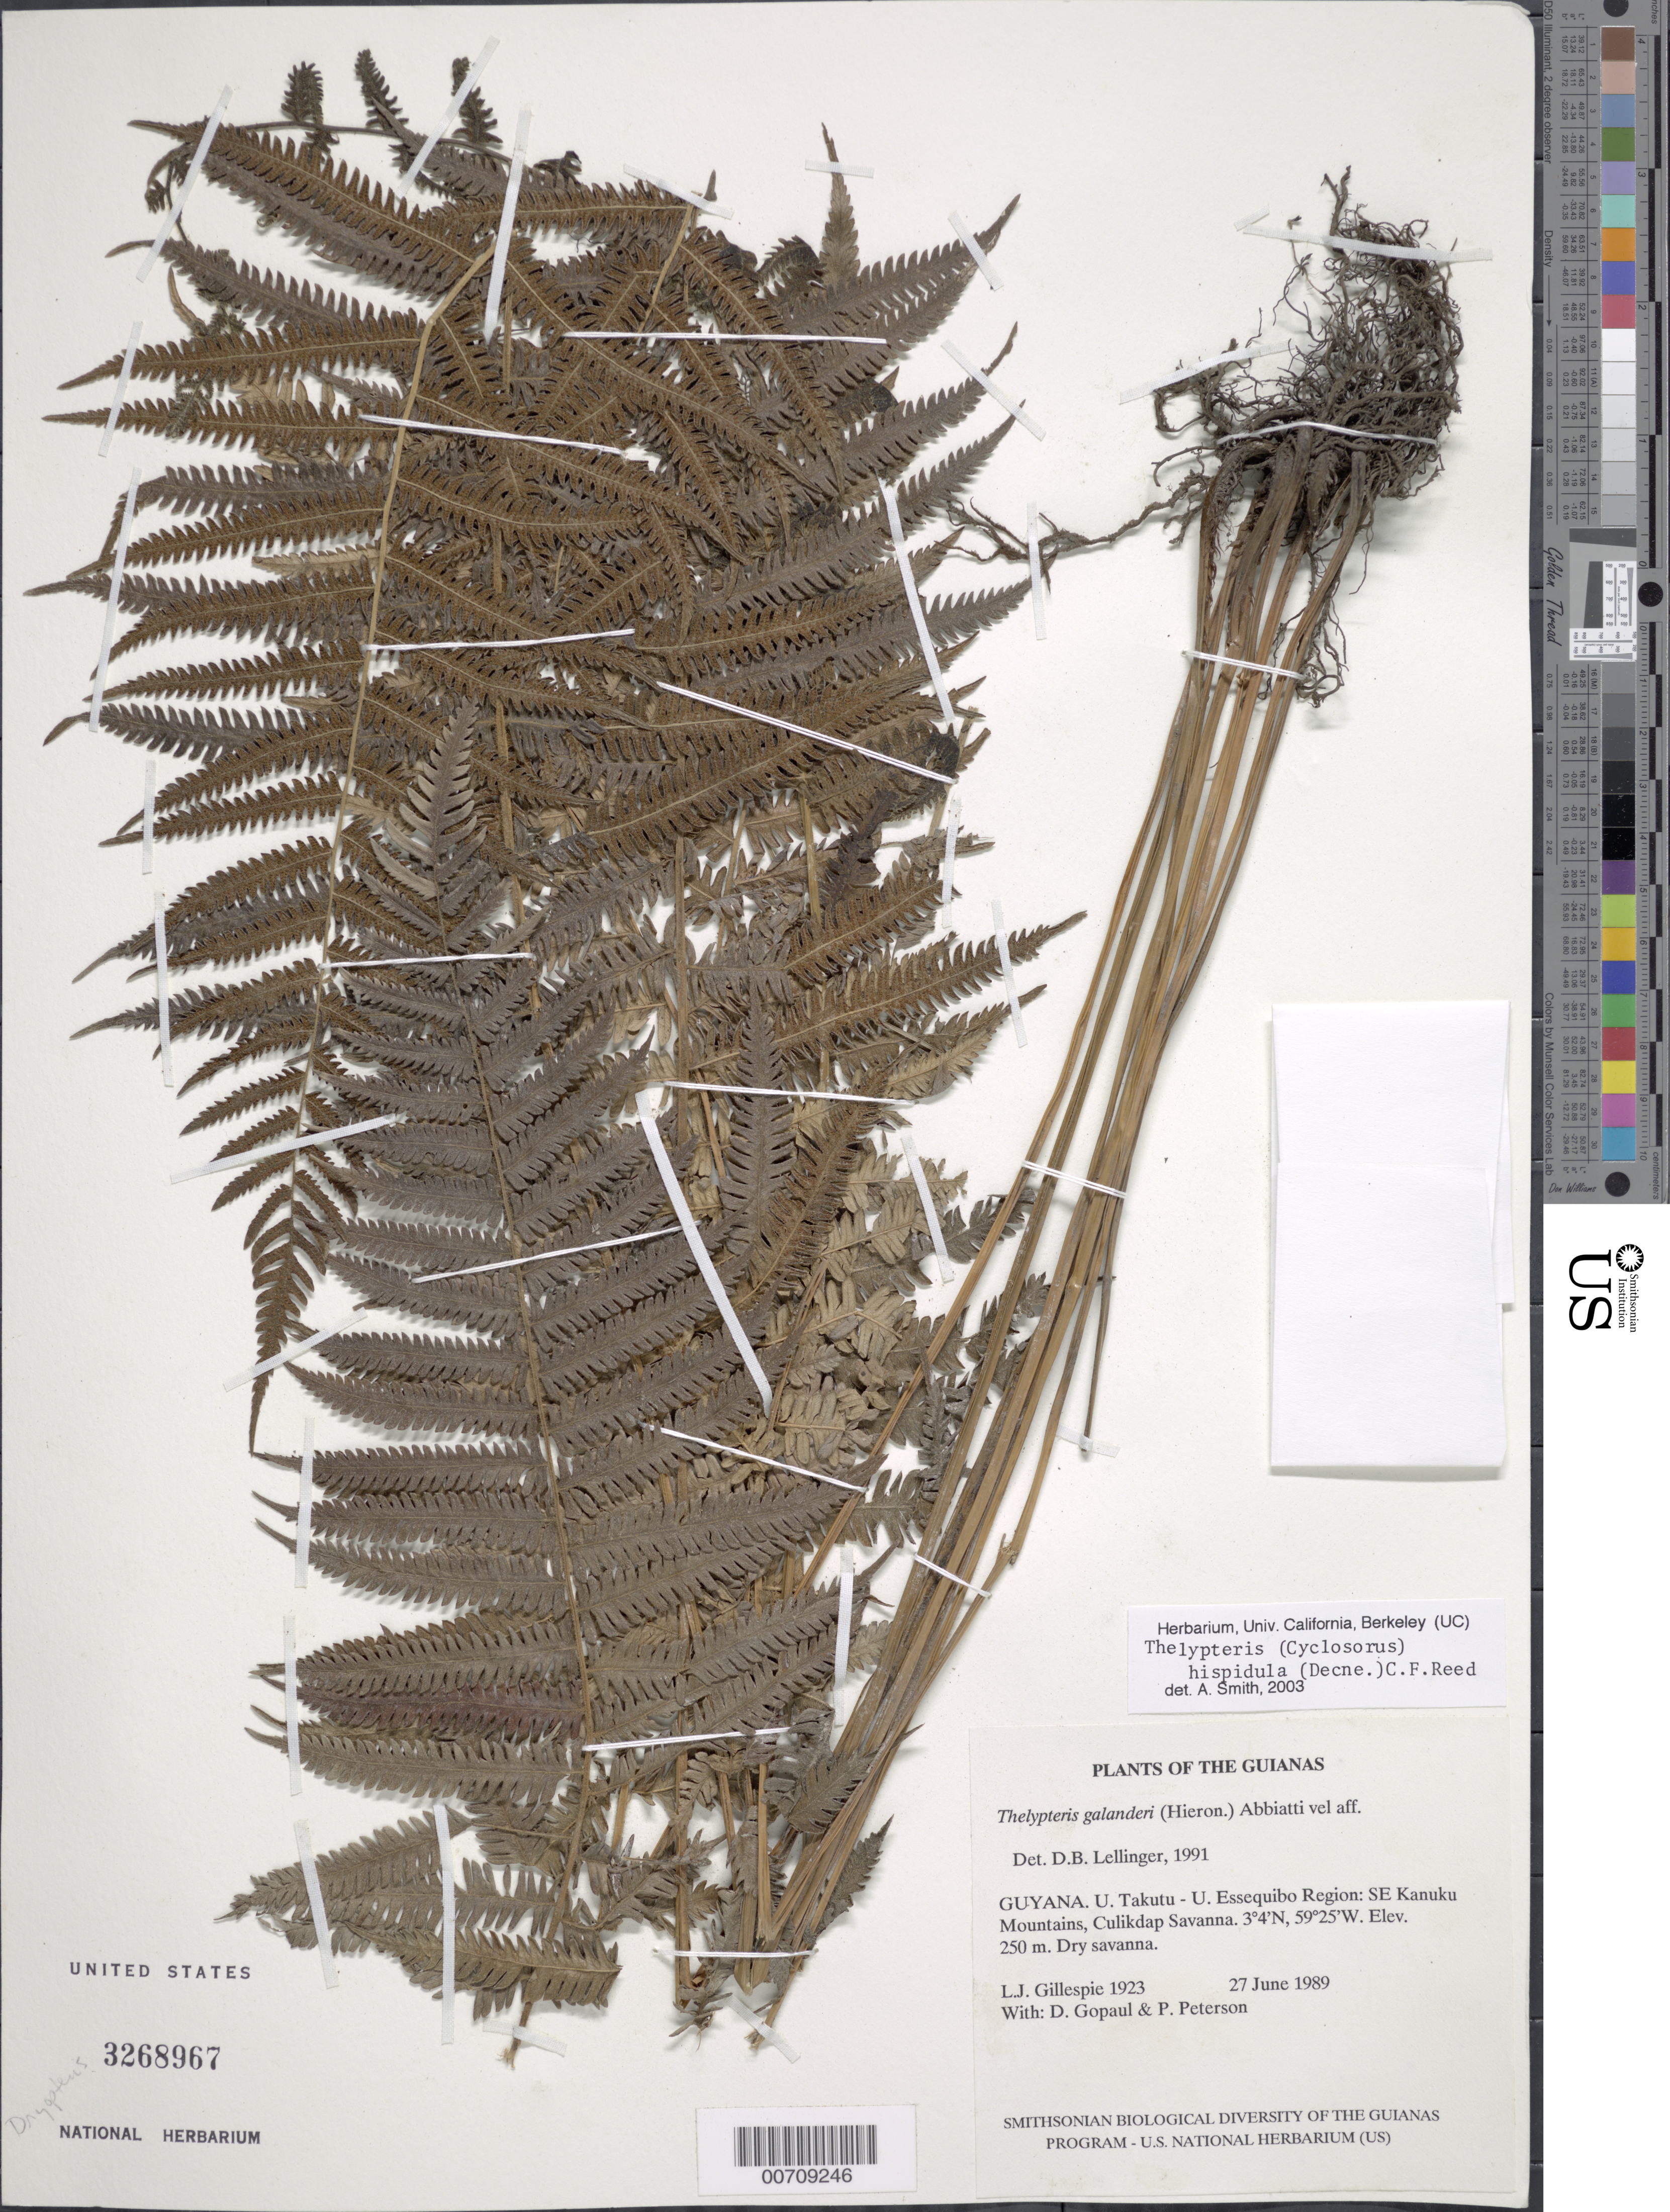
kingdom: Plantae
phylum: Tracheophyta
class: Polypodiopsida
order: Polypodiales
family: Thelypteridaceae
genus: Christella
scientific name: Christella hispidula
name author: (Decne.) Holttum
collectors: L. J. Gillespie, D. Gopaul & P. M. Peterson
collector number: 1923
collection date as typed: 27 June 1989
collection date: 1989-06-27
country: Guyana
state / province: U. Takutu-U. Essequibo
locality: SE Kanuku Mts, Culikdap Savanna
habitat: Dry savanna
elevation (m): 250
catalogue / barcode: US 3268967